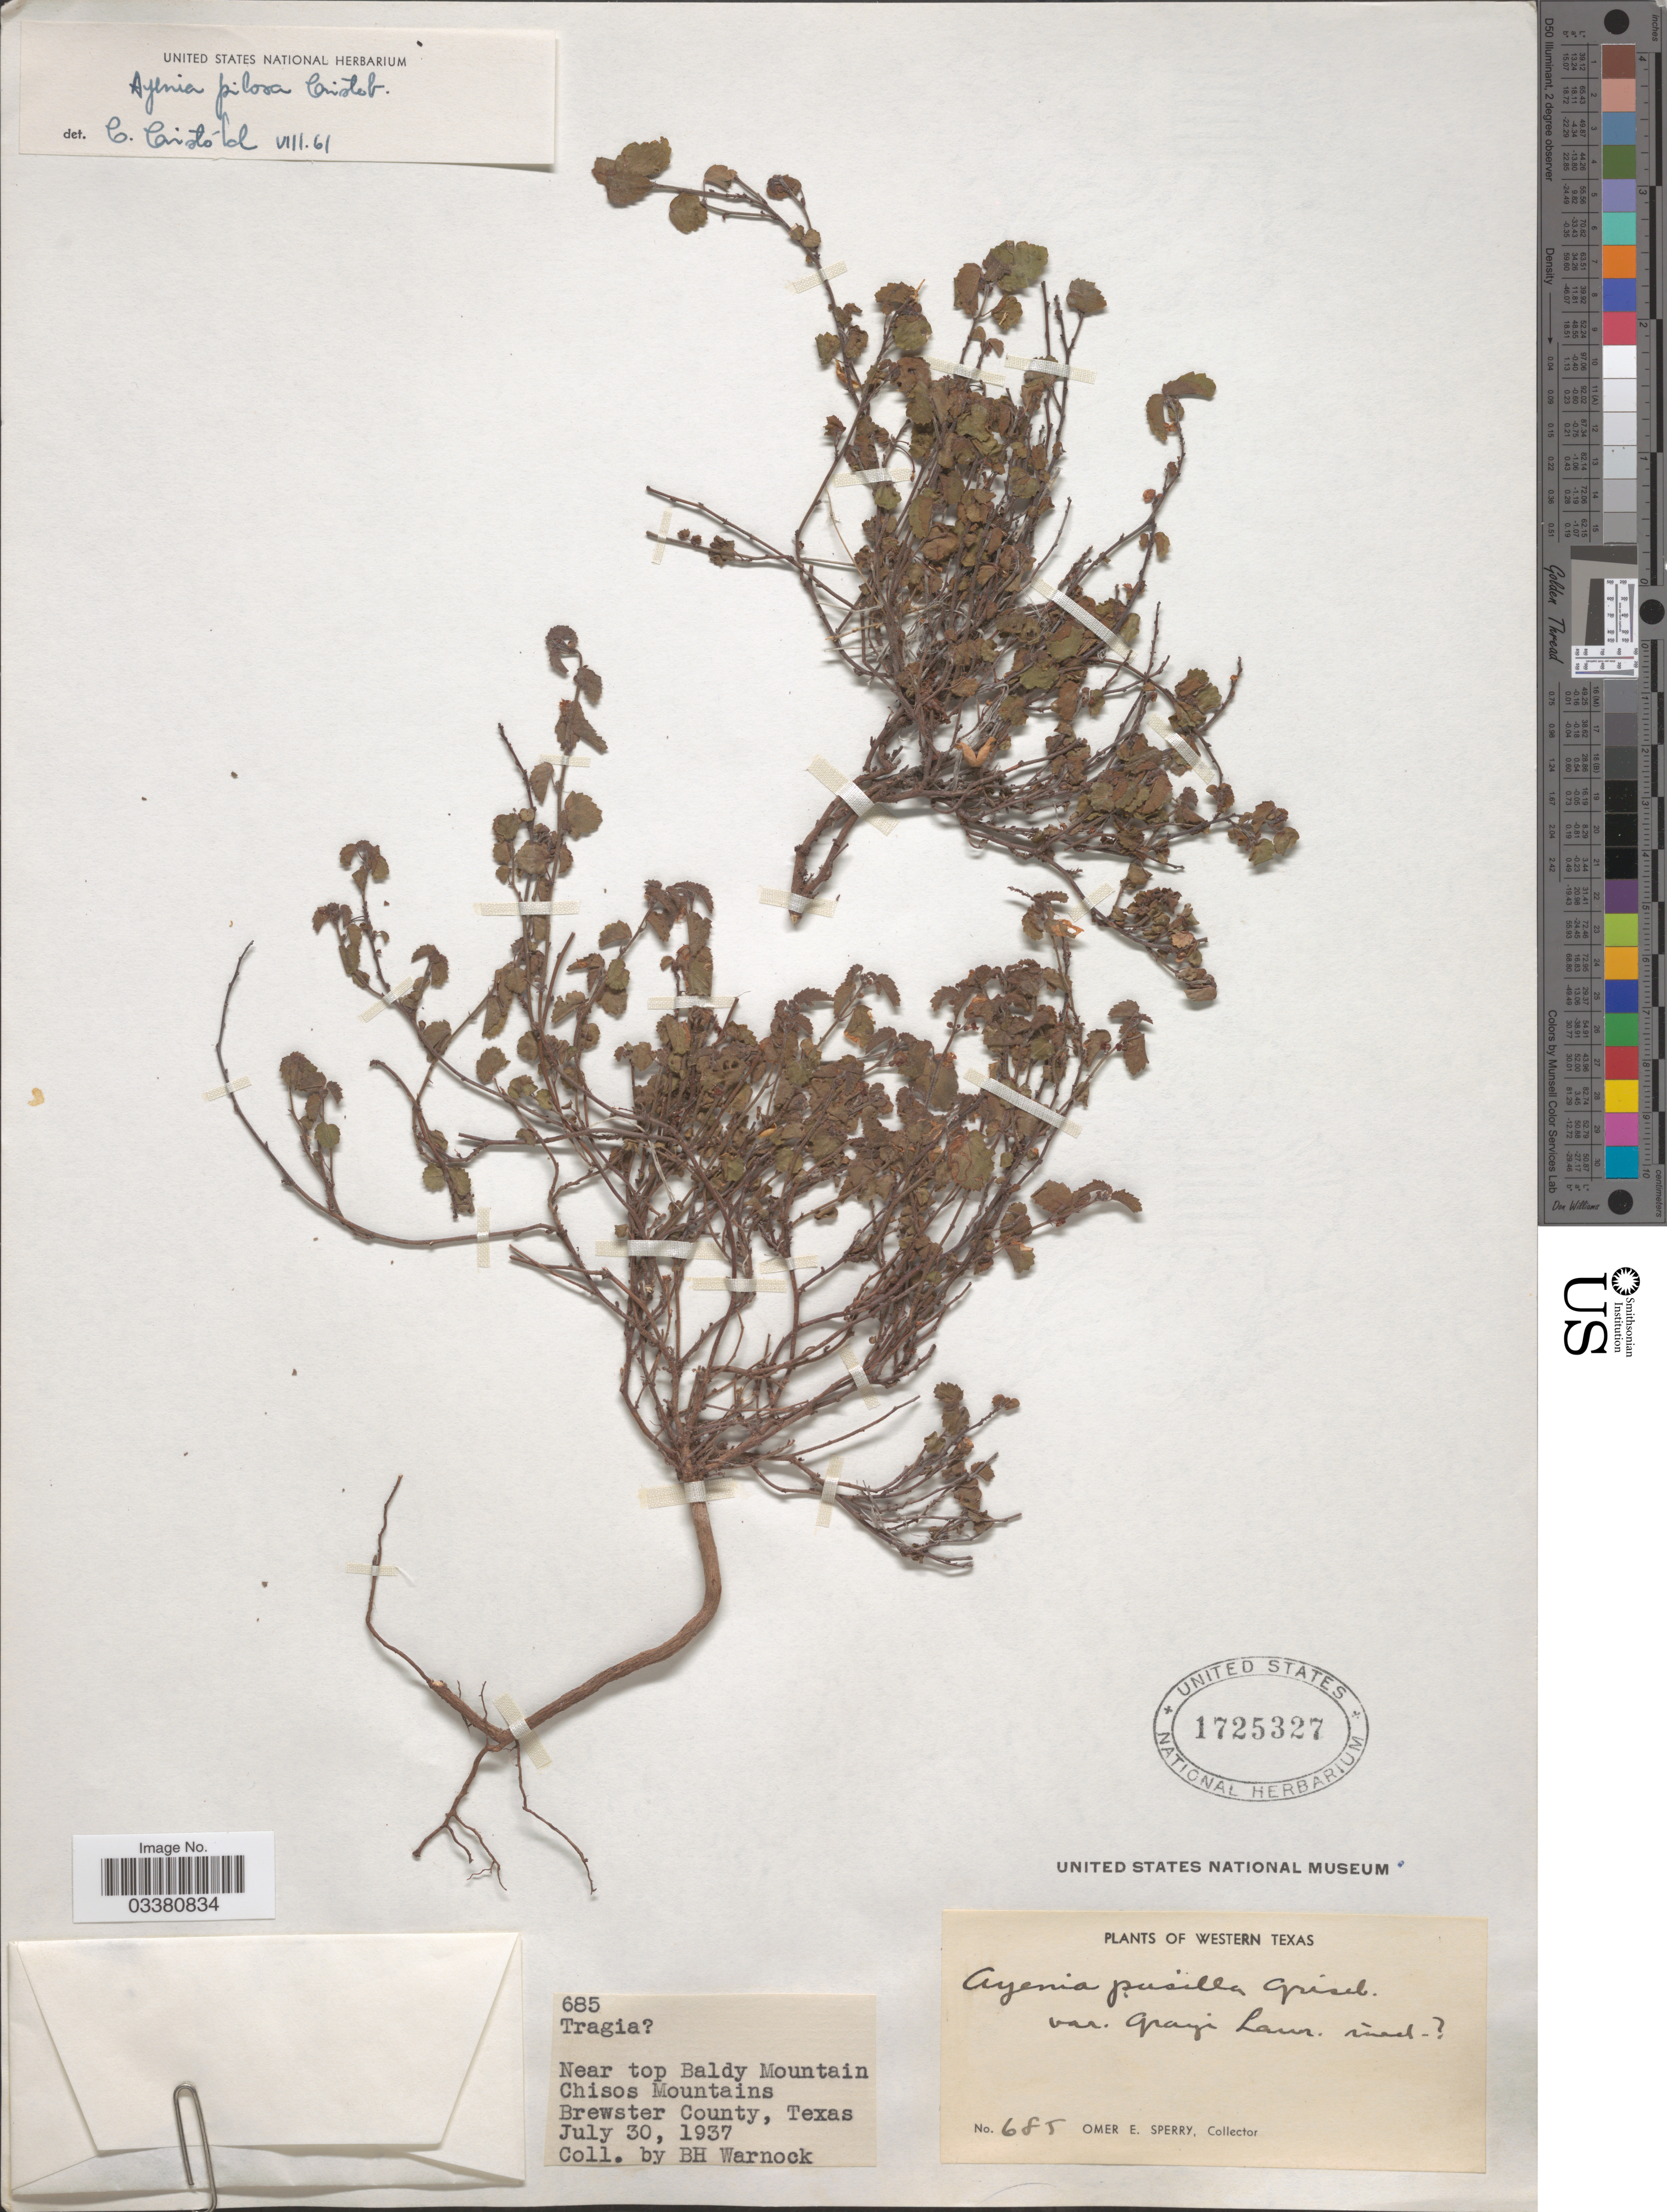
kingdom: Plantae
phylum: Tracheophyta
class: Magnoliopsida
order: Malvales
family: Malvaceae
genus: Ayenia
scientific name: Ayenia pilosa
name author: Cristóbal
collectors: O. E. Sperry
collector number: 685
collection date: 1937-07-30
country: United States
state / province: Texas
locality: Western Texas. Near top Baldy Mountain Chisos Mountains, Brewster County.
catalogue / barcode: US 1725327